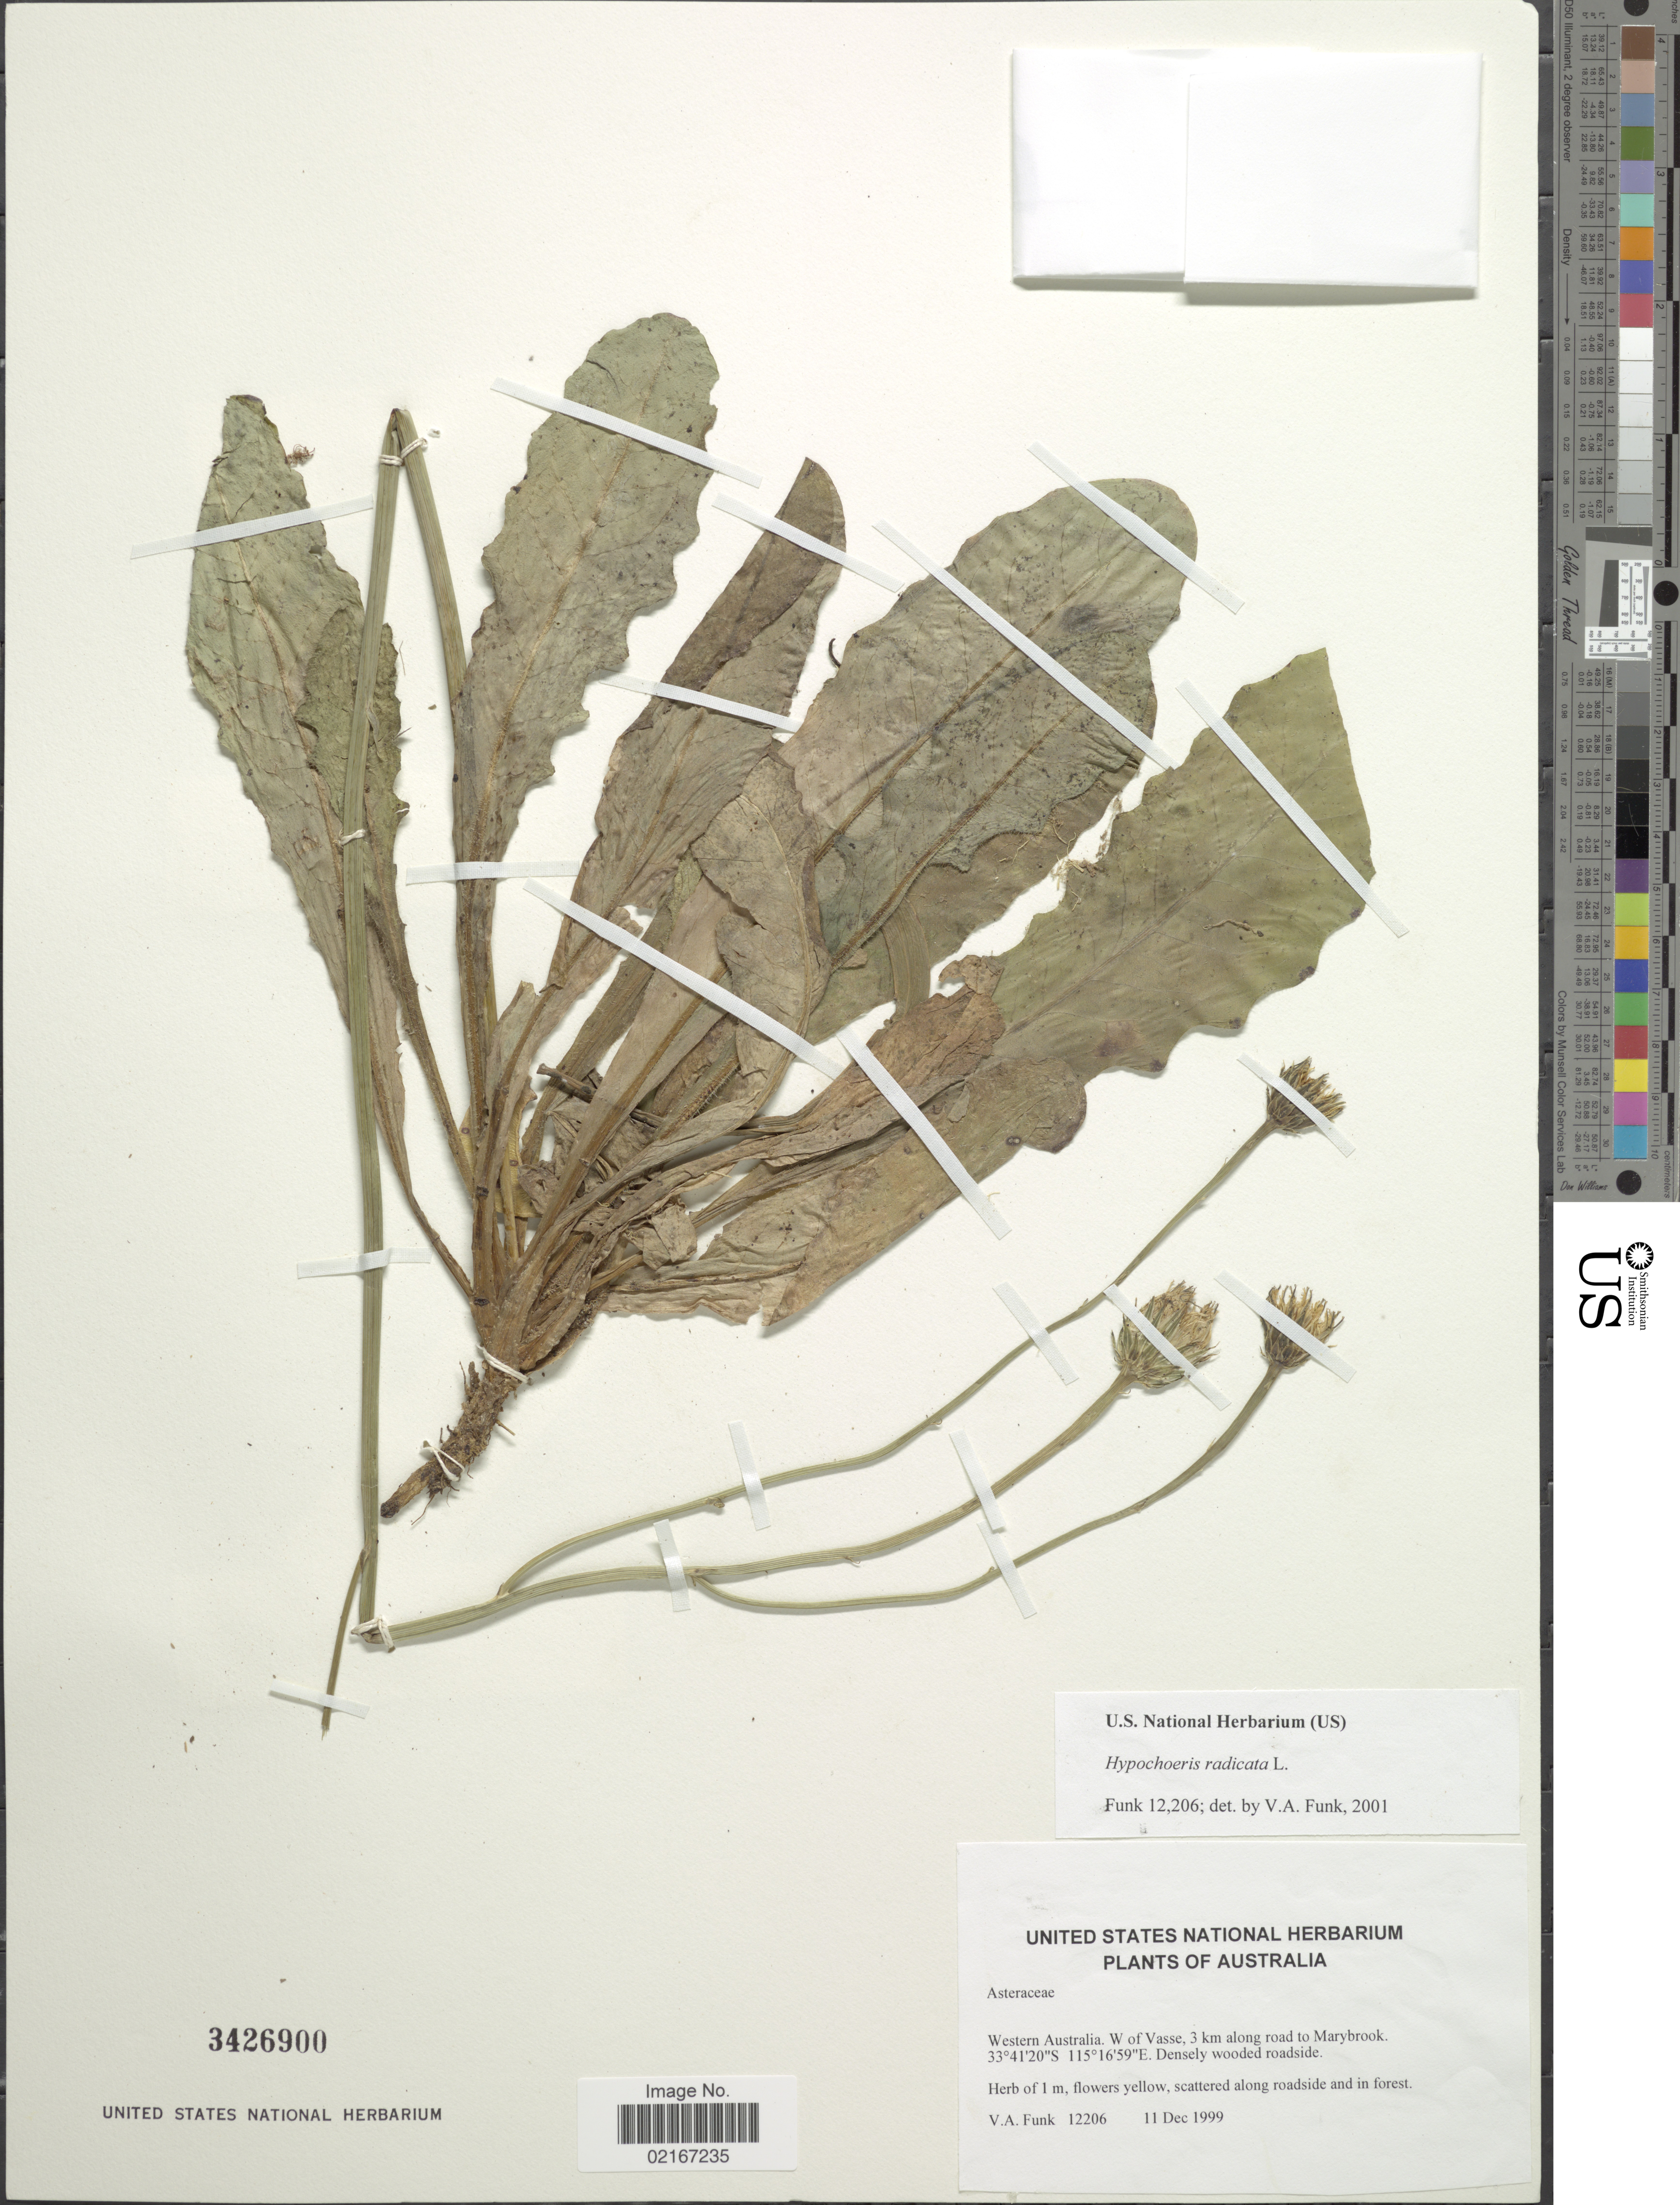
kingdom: Plantae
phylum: Tracheophyta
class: Magnoliopsida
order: Asterales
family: Asteraceae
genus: Hypochaeris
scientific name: Hypochaeris radicata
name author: L.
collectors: V. Funk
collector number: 12206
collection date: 1999-12-11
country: Australia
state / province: Western Australia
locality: W of Vasse, 3 km along road to Marybrook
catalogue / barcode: US 3426900